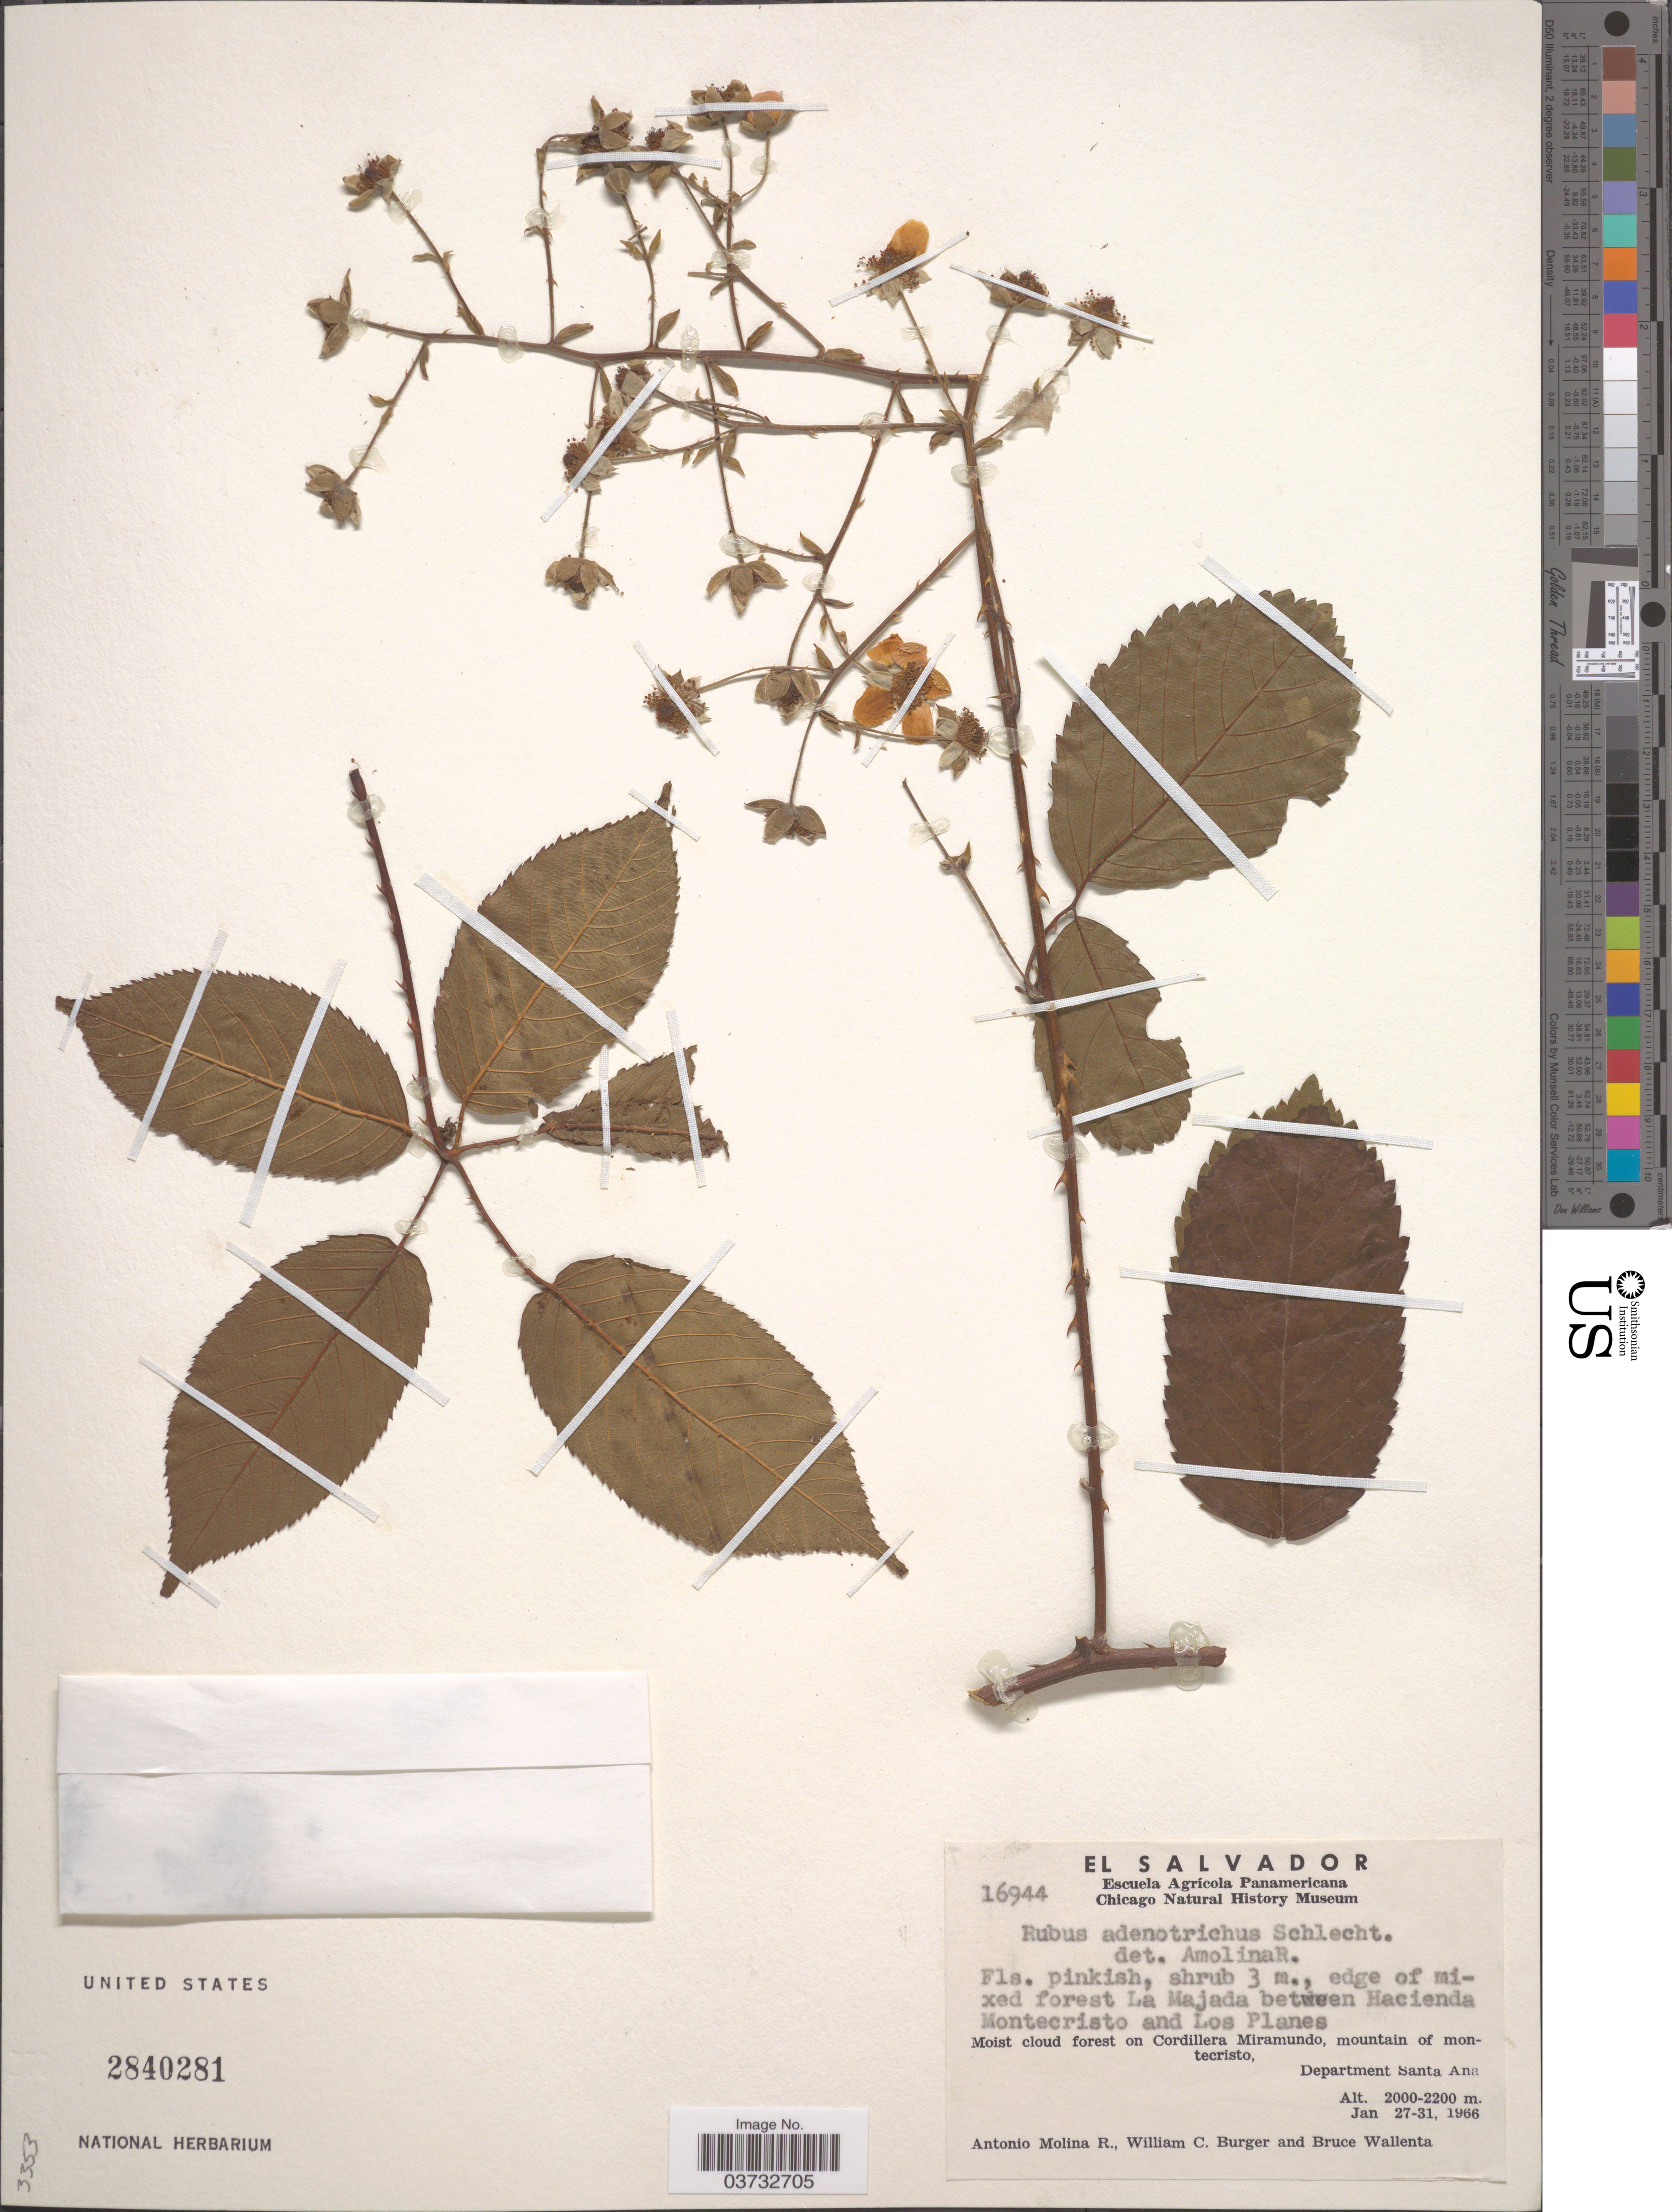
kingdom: Plantae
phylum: Tracheophyta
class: Magnoliopsida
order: Rosales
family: Rosaceae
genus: Rubus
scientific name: Rubus adenotrichos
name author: Schltdl.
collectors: A. Molina R., W. Burger & B. Wallenta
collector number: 16944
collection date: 1966-01-27/1966-01-31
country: El Salvador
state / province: Santa Ana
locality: Edge of mixed forest La Majada between Hacienda Montecristo and Los Planes. On Cordillera Miramundo, mountain of montecristo, Department Santa Ana.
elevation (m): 2000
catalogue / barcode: US 2840281